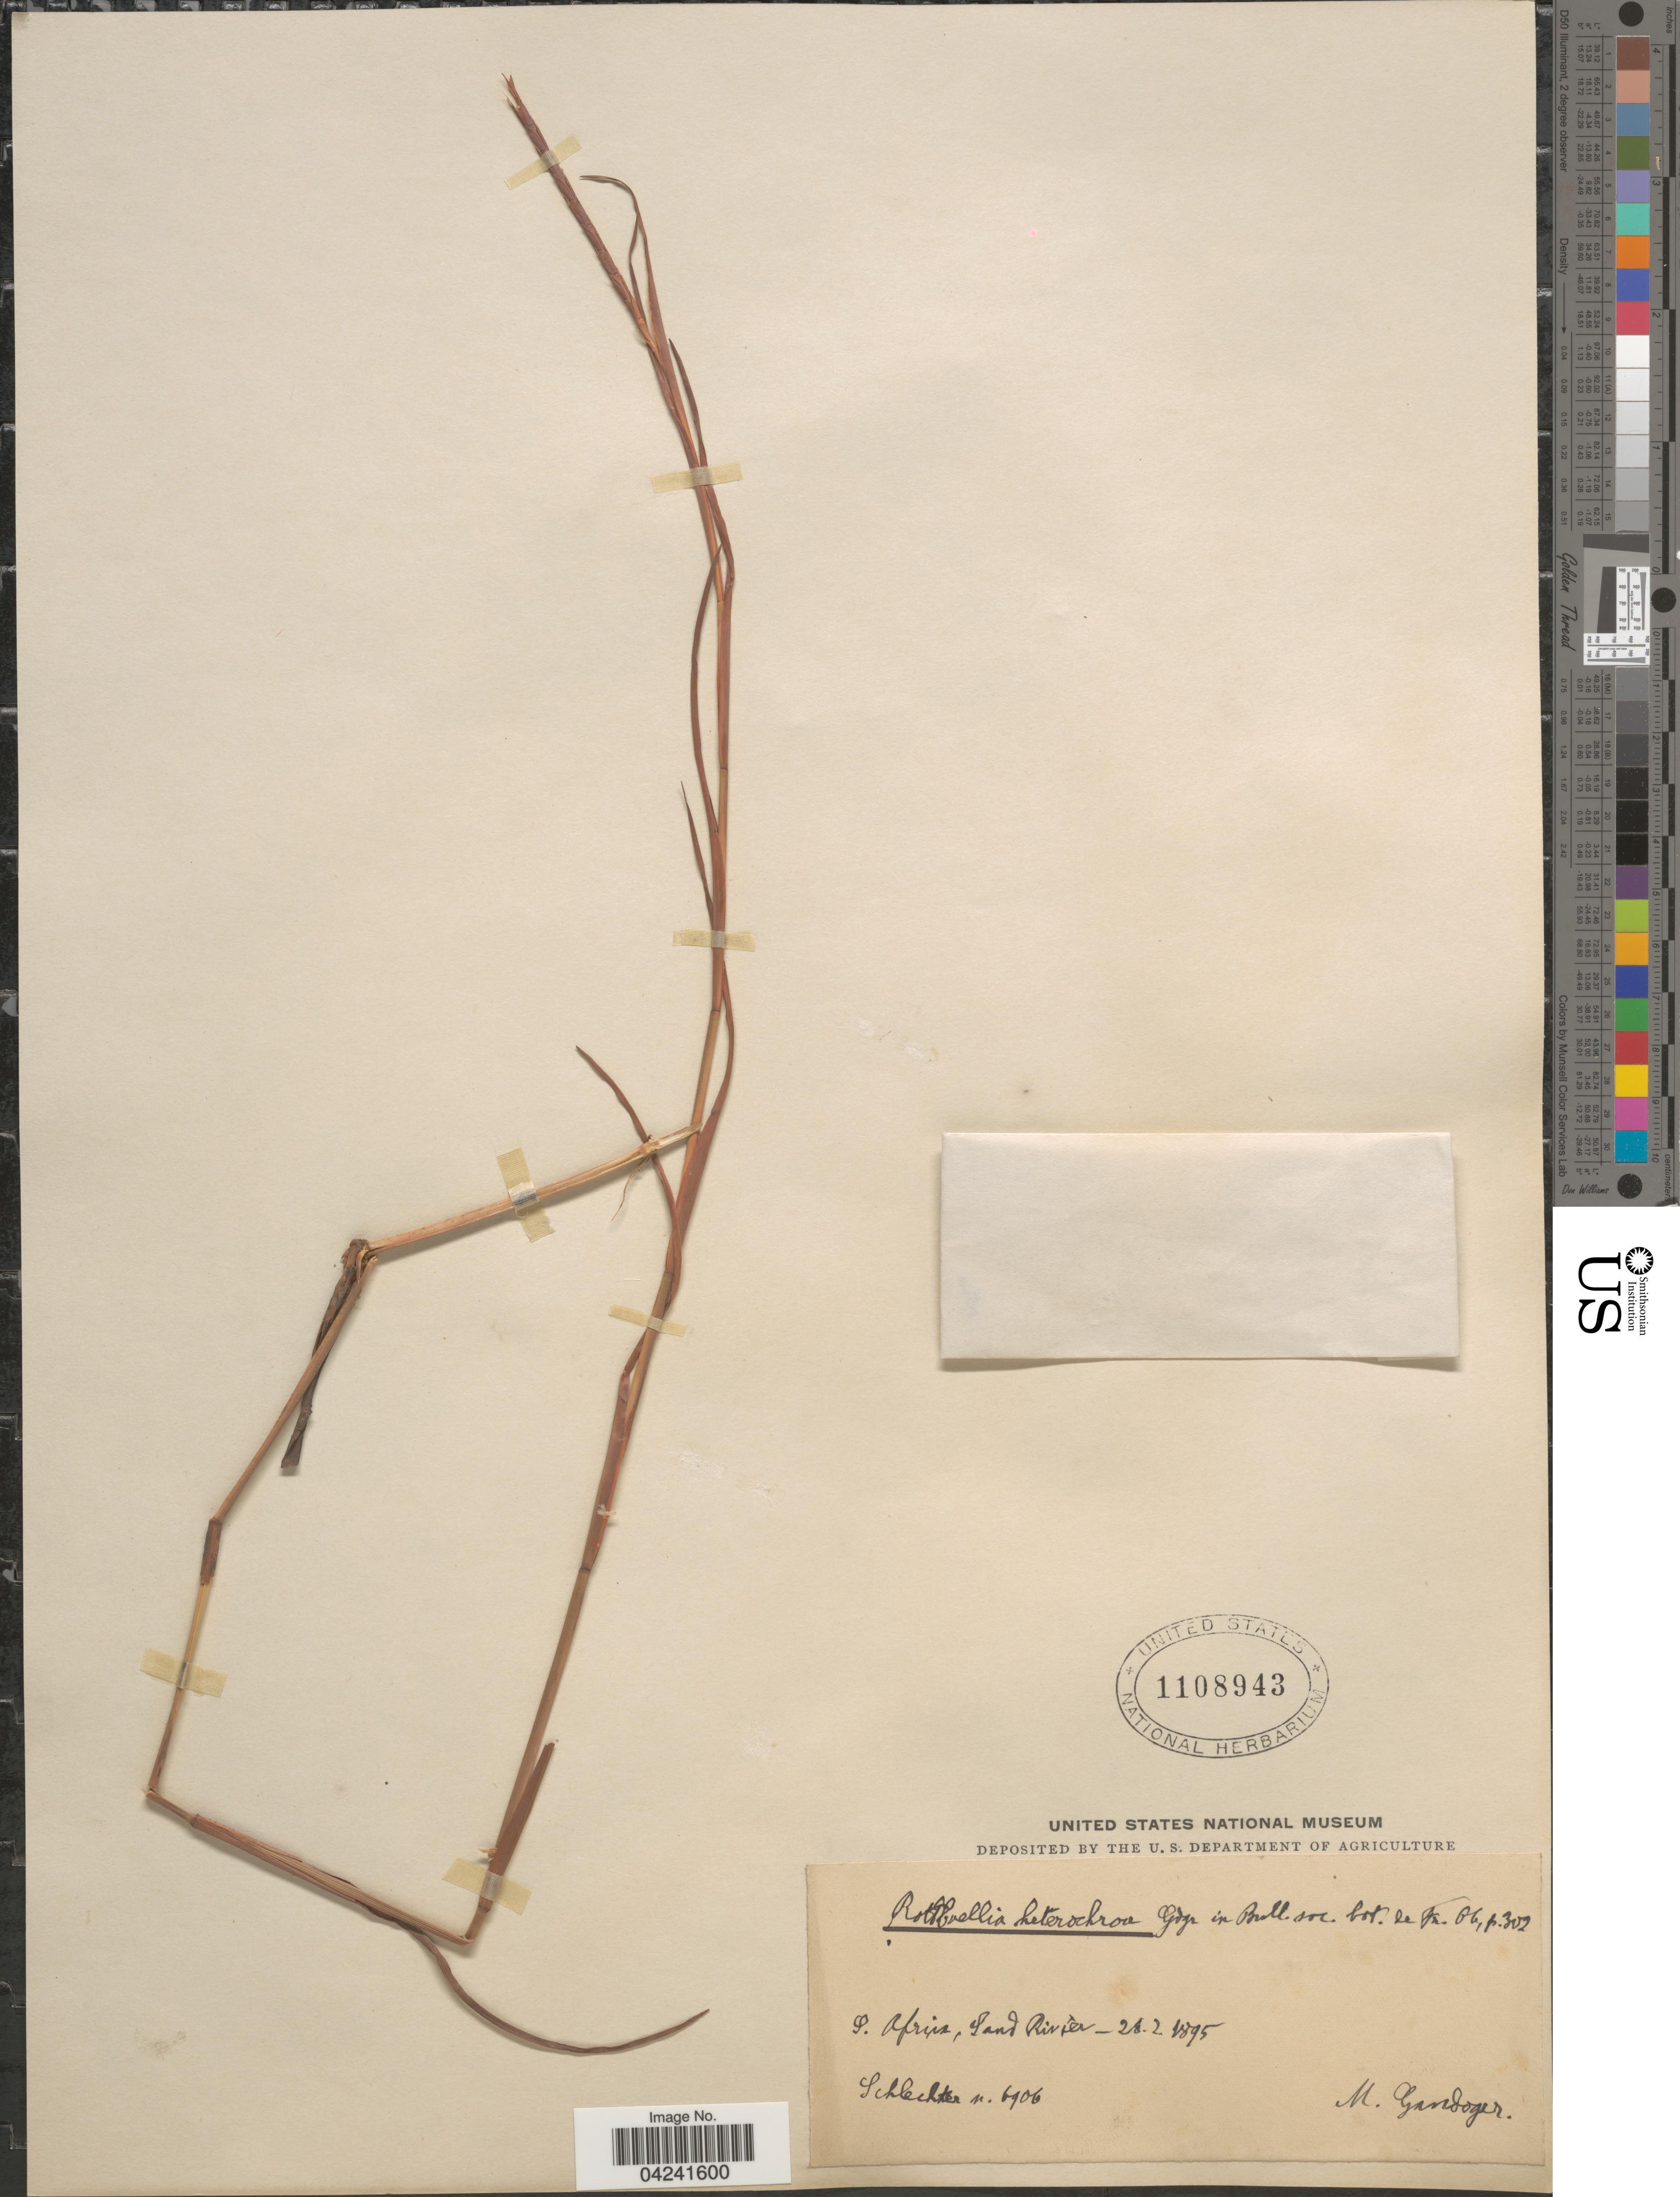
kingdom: Plantae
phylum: Tracheophyta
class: Liliopsida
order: Poales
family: Poaceae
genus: Hemarthria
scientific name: Hemarthria compressa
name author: (L.) R. Br.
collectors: Schlechter, --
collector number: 6906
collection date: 1895-02-28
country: South Africa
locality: S. Africa, Sand Rivier.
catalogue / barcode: US 1108943